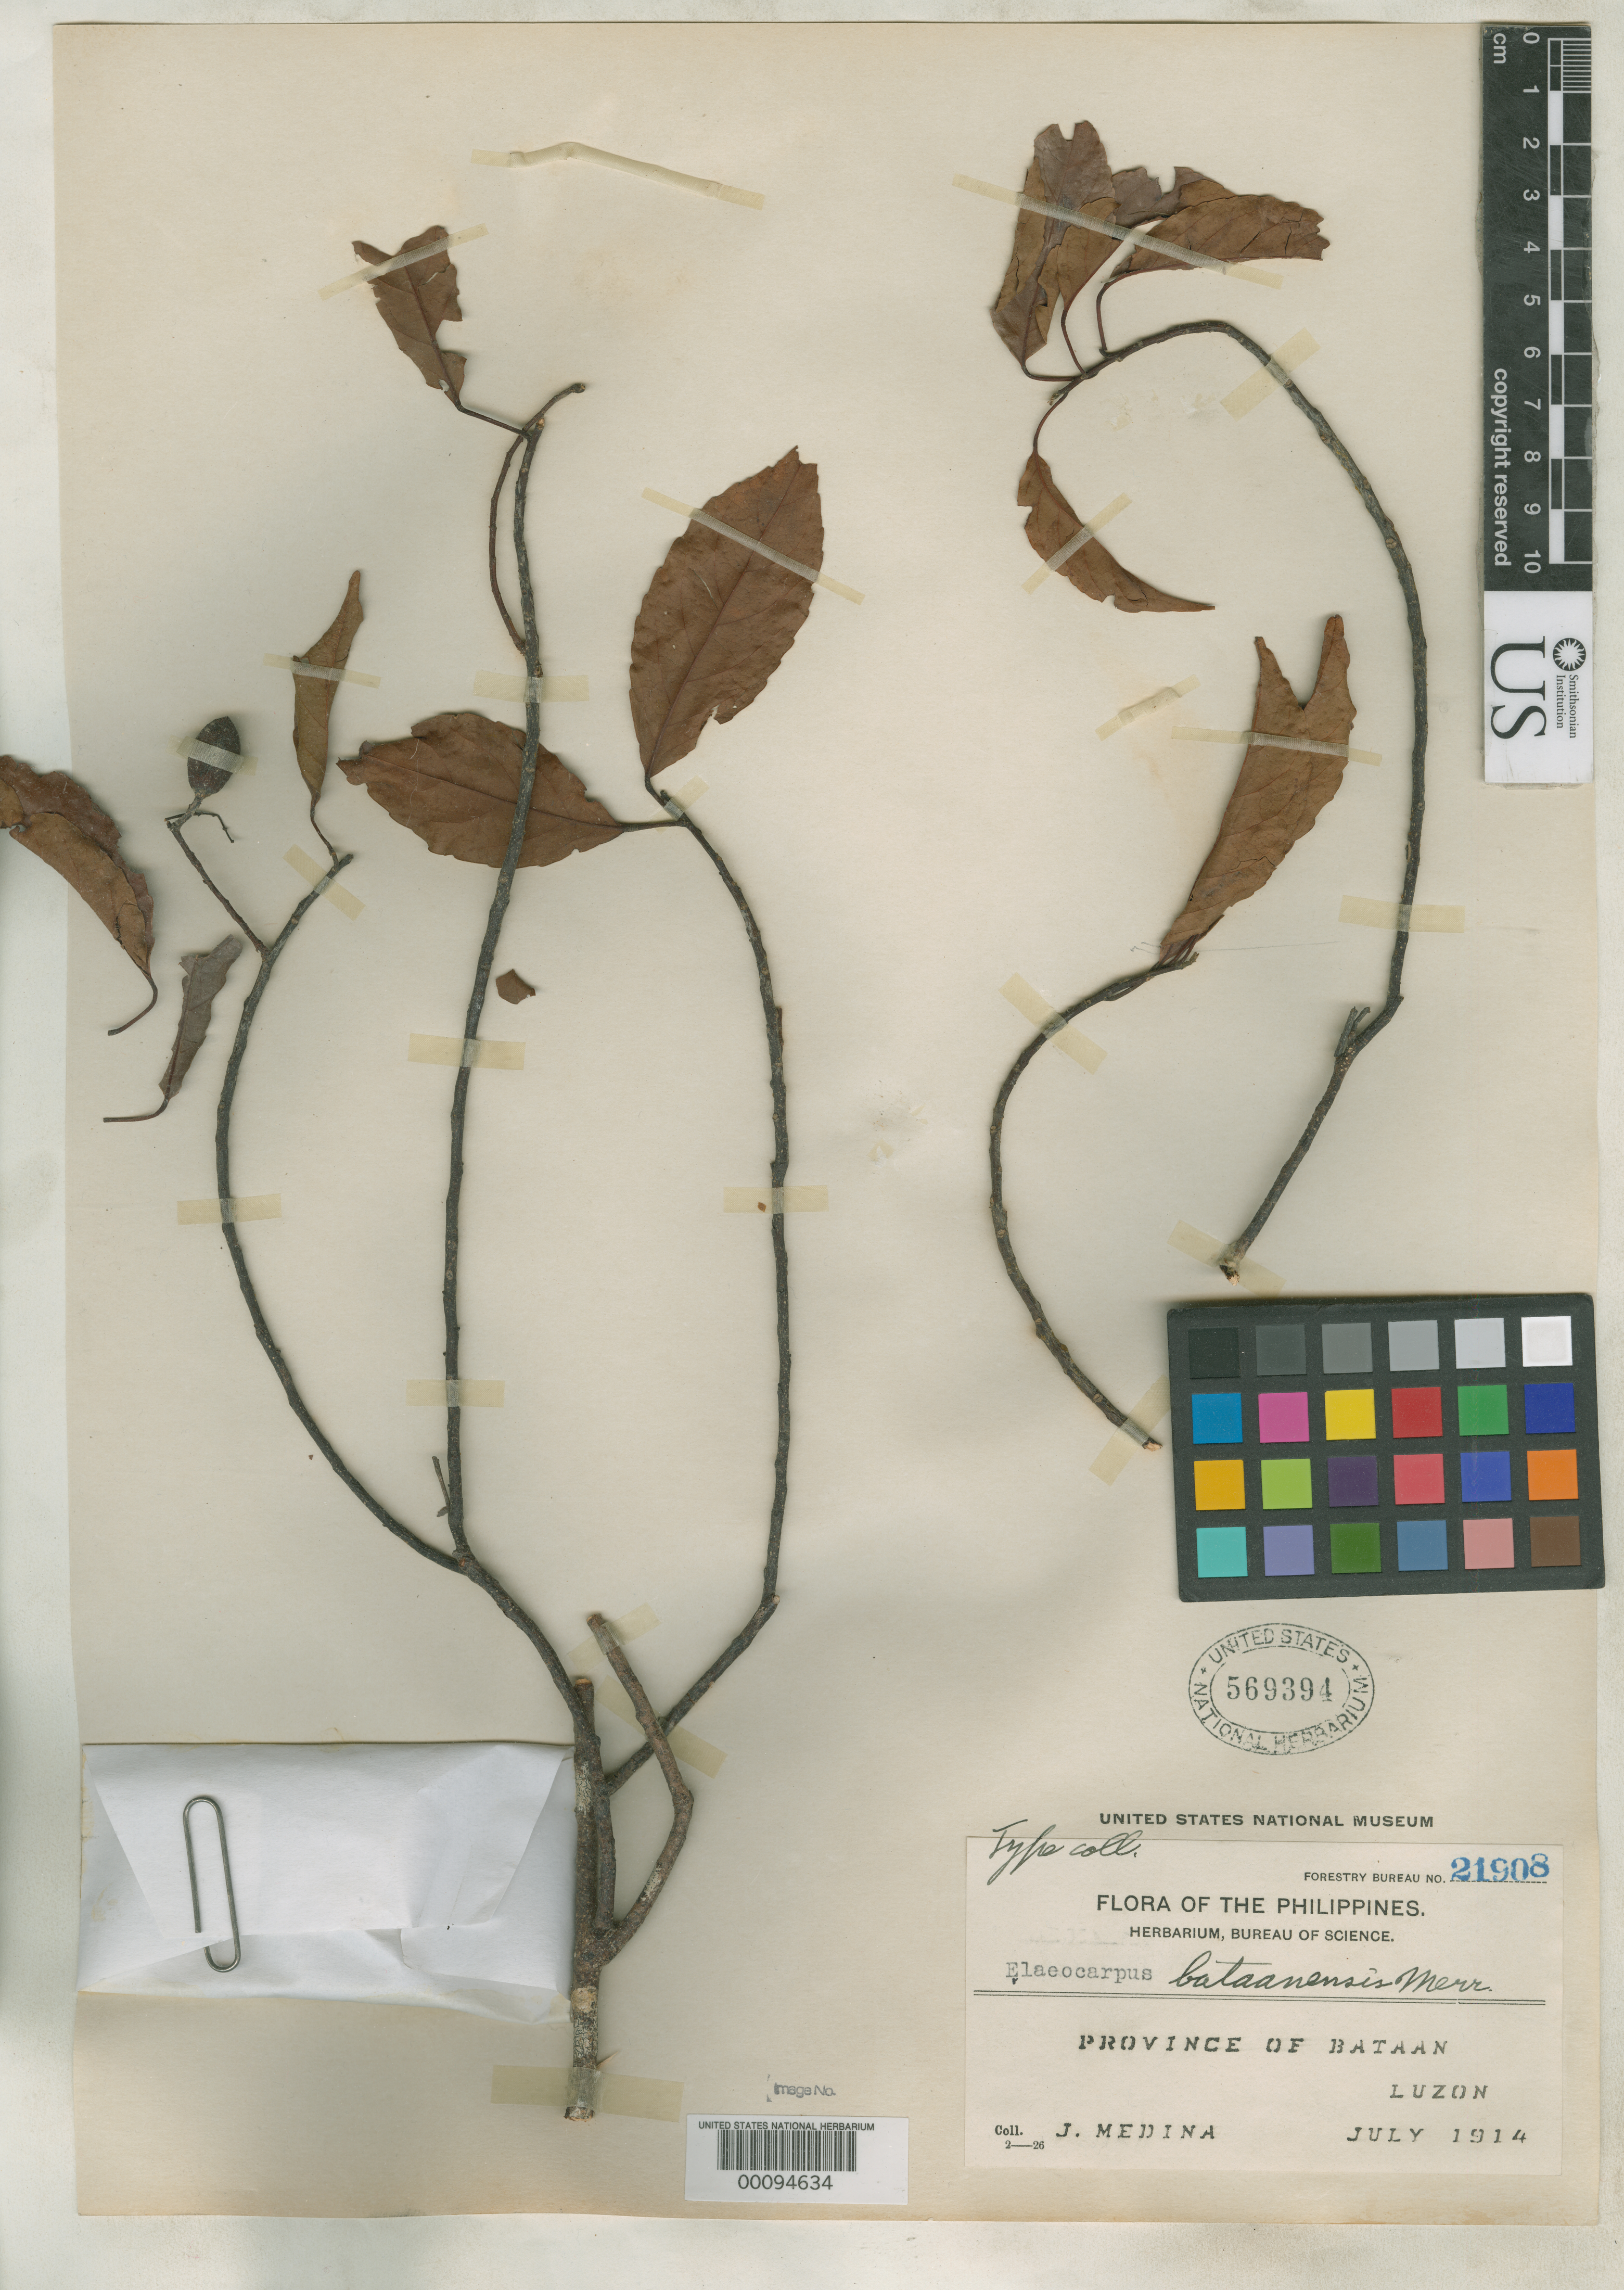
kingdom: Plantae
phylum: Tracheophyta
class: Magnoliopsida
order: Oxalidales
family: Elaeocarpaceae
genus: Elaeocarpus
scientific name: Elaeocarpus bataanensis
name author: Merr.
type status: Isotype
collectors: J. Medina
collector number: Bur. Sci. 21908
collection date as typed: Jul 1914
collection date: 1914-07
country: Philippines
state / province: Central Luzon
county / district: Bataan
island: Luzon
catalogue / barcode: US 569394